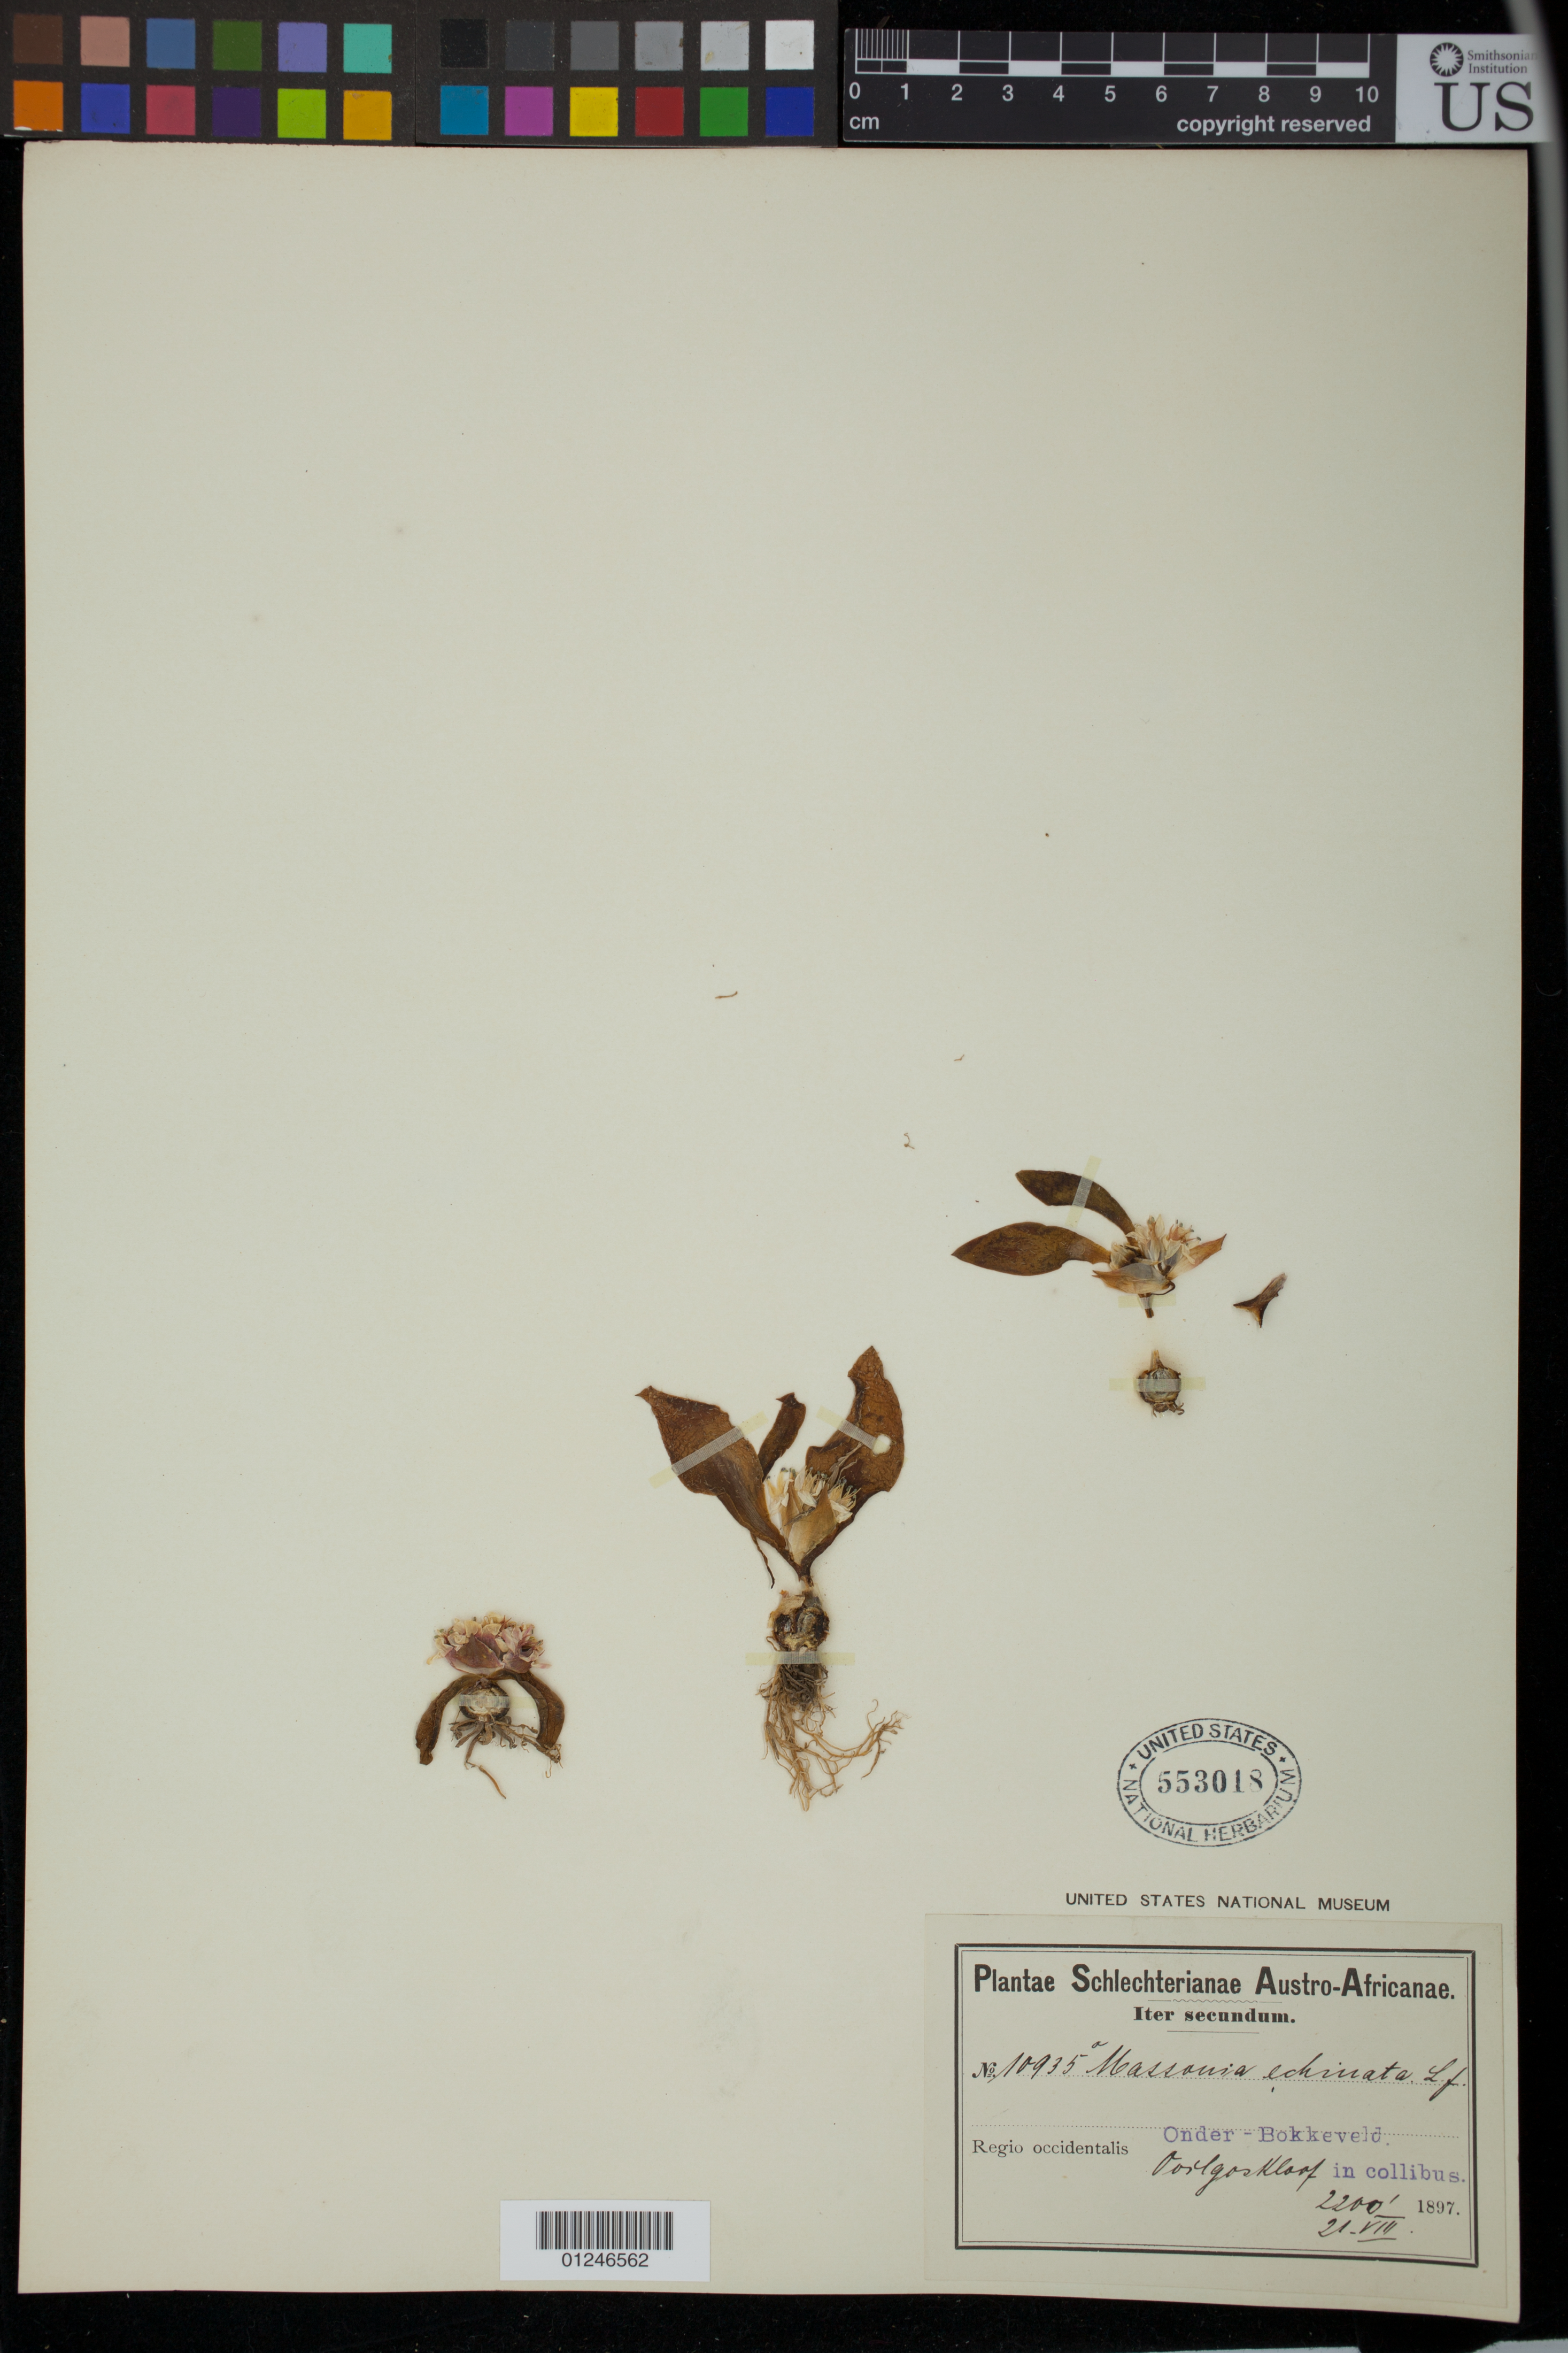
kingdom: Plantae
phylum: Tracheophyta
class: Liliopsida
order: Asparagales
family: Asparagaceae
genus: Massonia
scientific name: Massonia echinata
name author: L. f.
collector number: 10935a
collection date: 1897-08-21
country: South Africa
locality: Onder-Bokkeveld, Oarlgoskloof in collibus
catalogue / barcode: US 553018